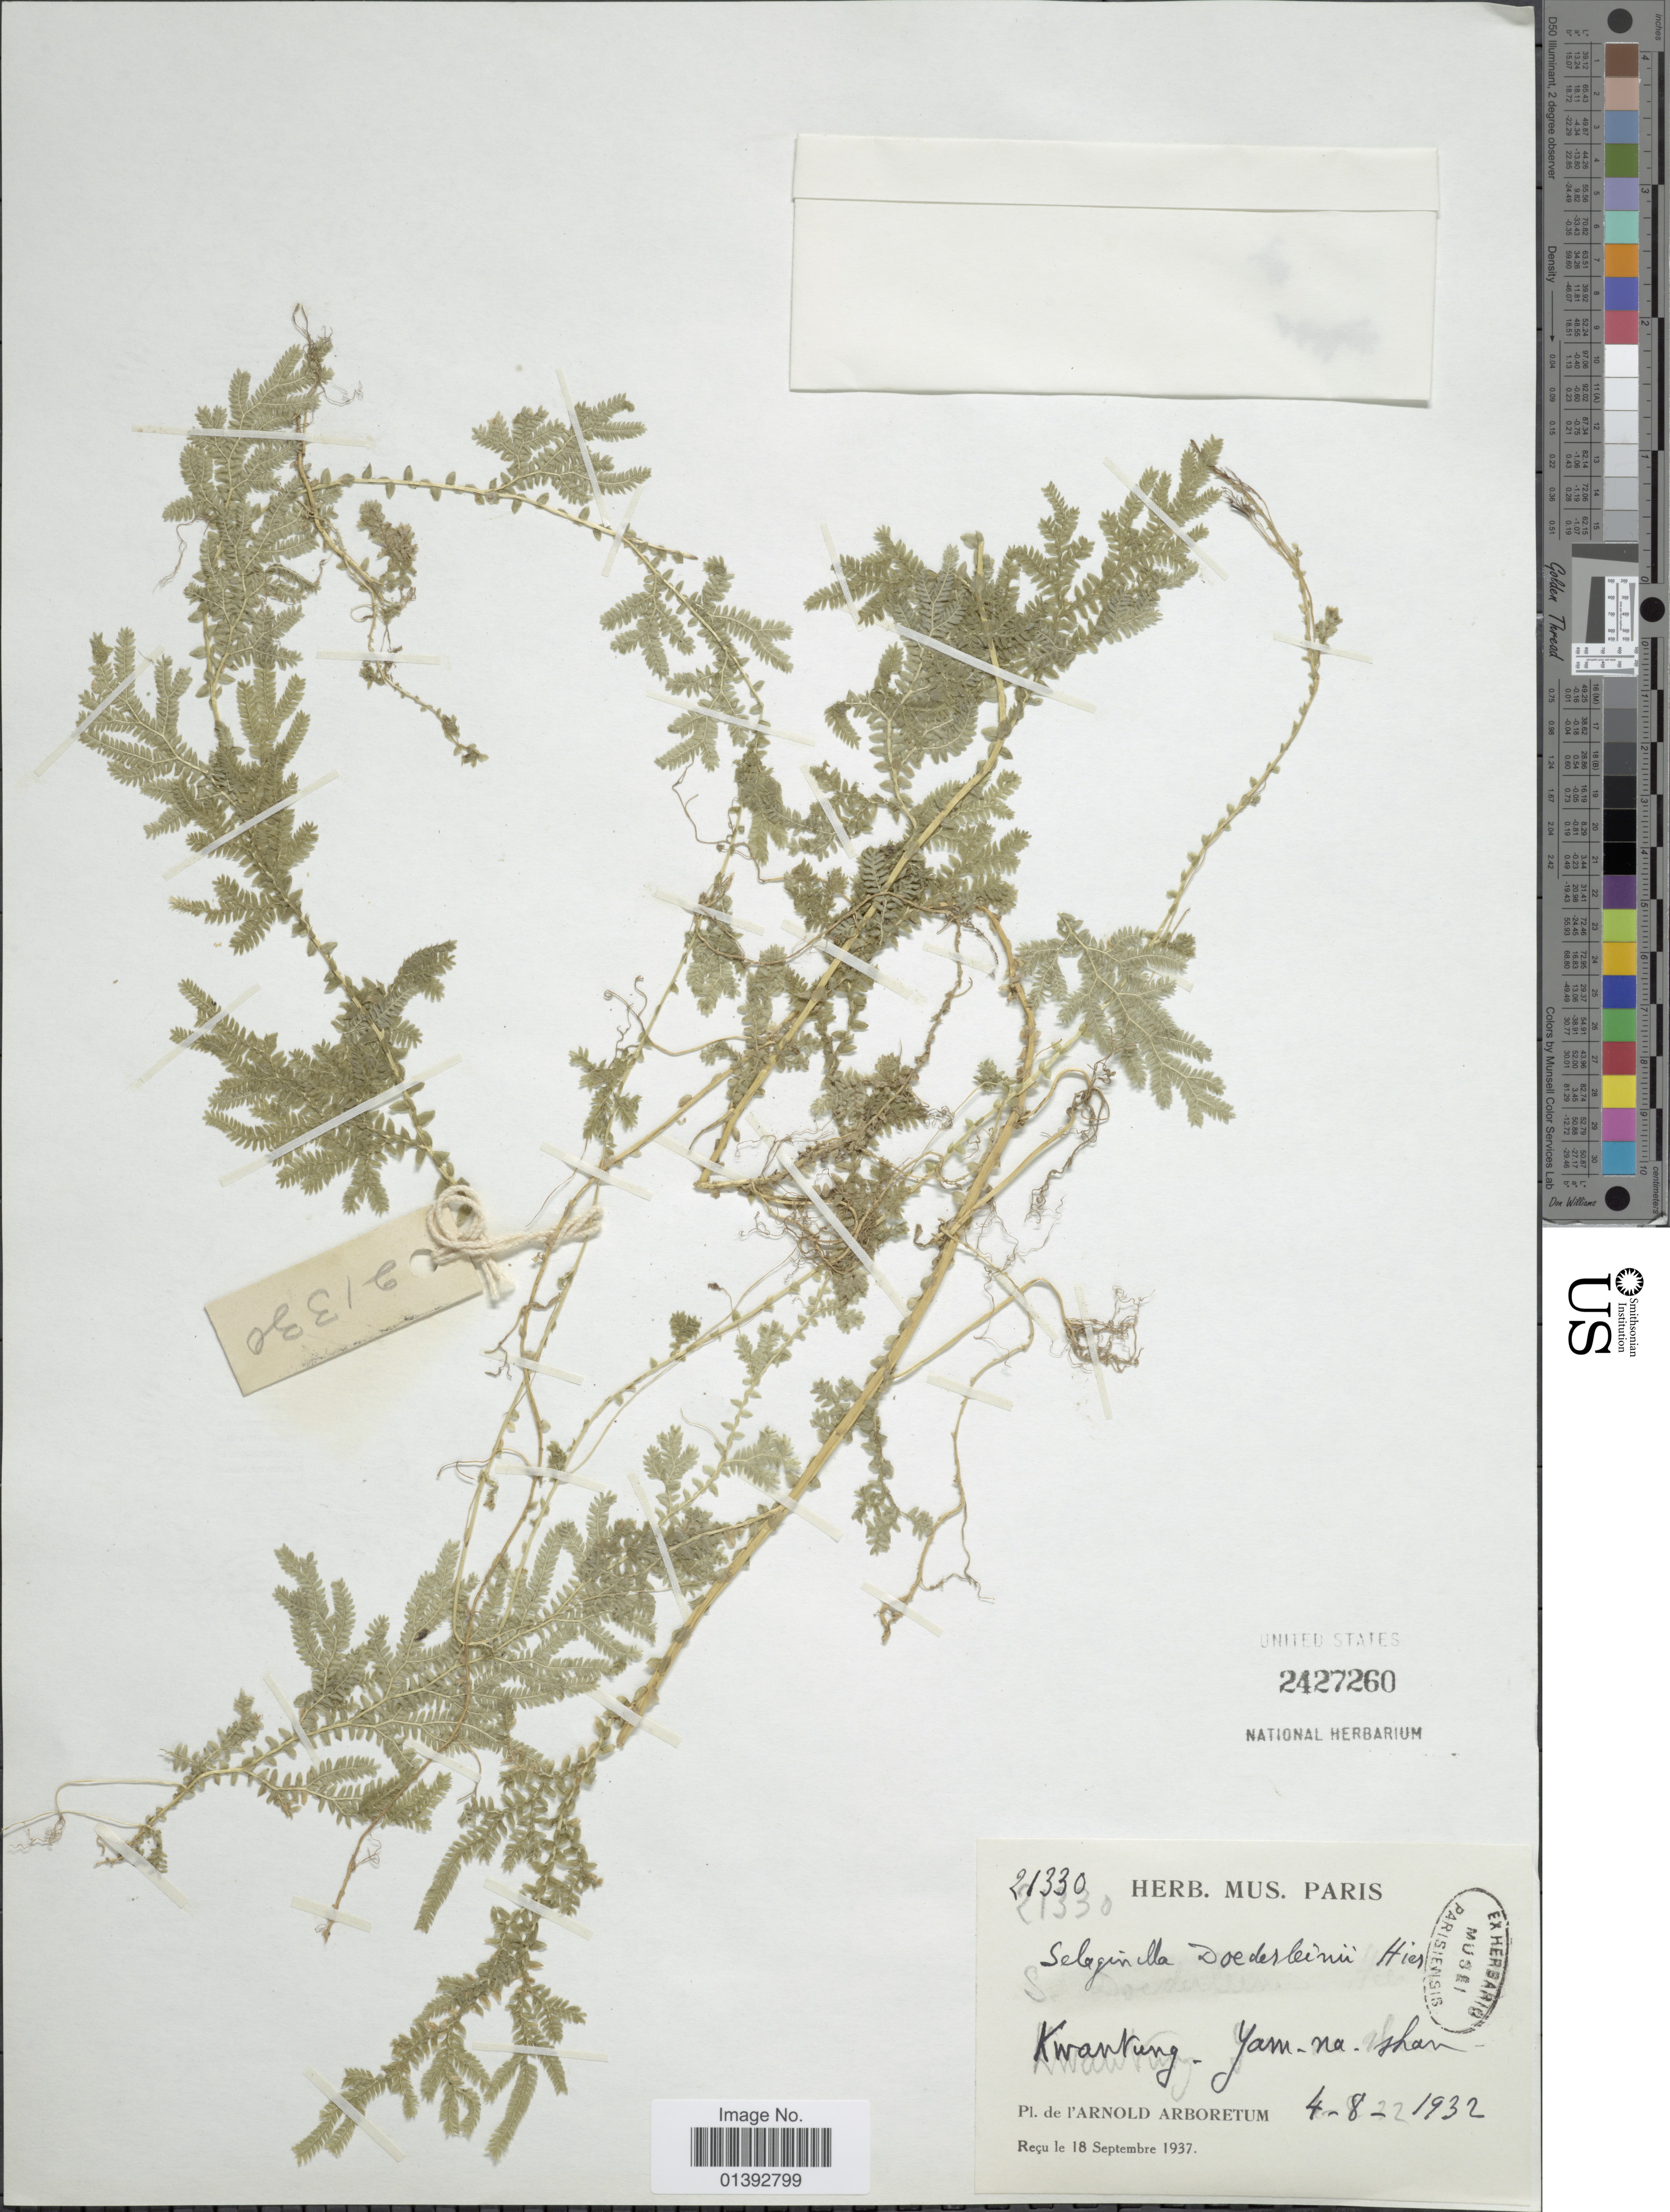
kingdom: Plantae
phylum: Tracheophyta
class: Lycopodiopsida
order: Selaginellales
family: Selaginellaceae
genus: Selaginella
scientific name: Selaginella doederleinii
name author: Hieron.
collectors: ex herb. Mus. Paris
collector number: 21330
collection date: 1932-08-04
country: China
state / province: Guangdong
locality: Kwangtung-yam-na-shan, Arnold Arboretum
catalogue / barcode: US 2427260